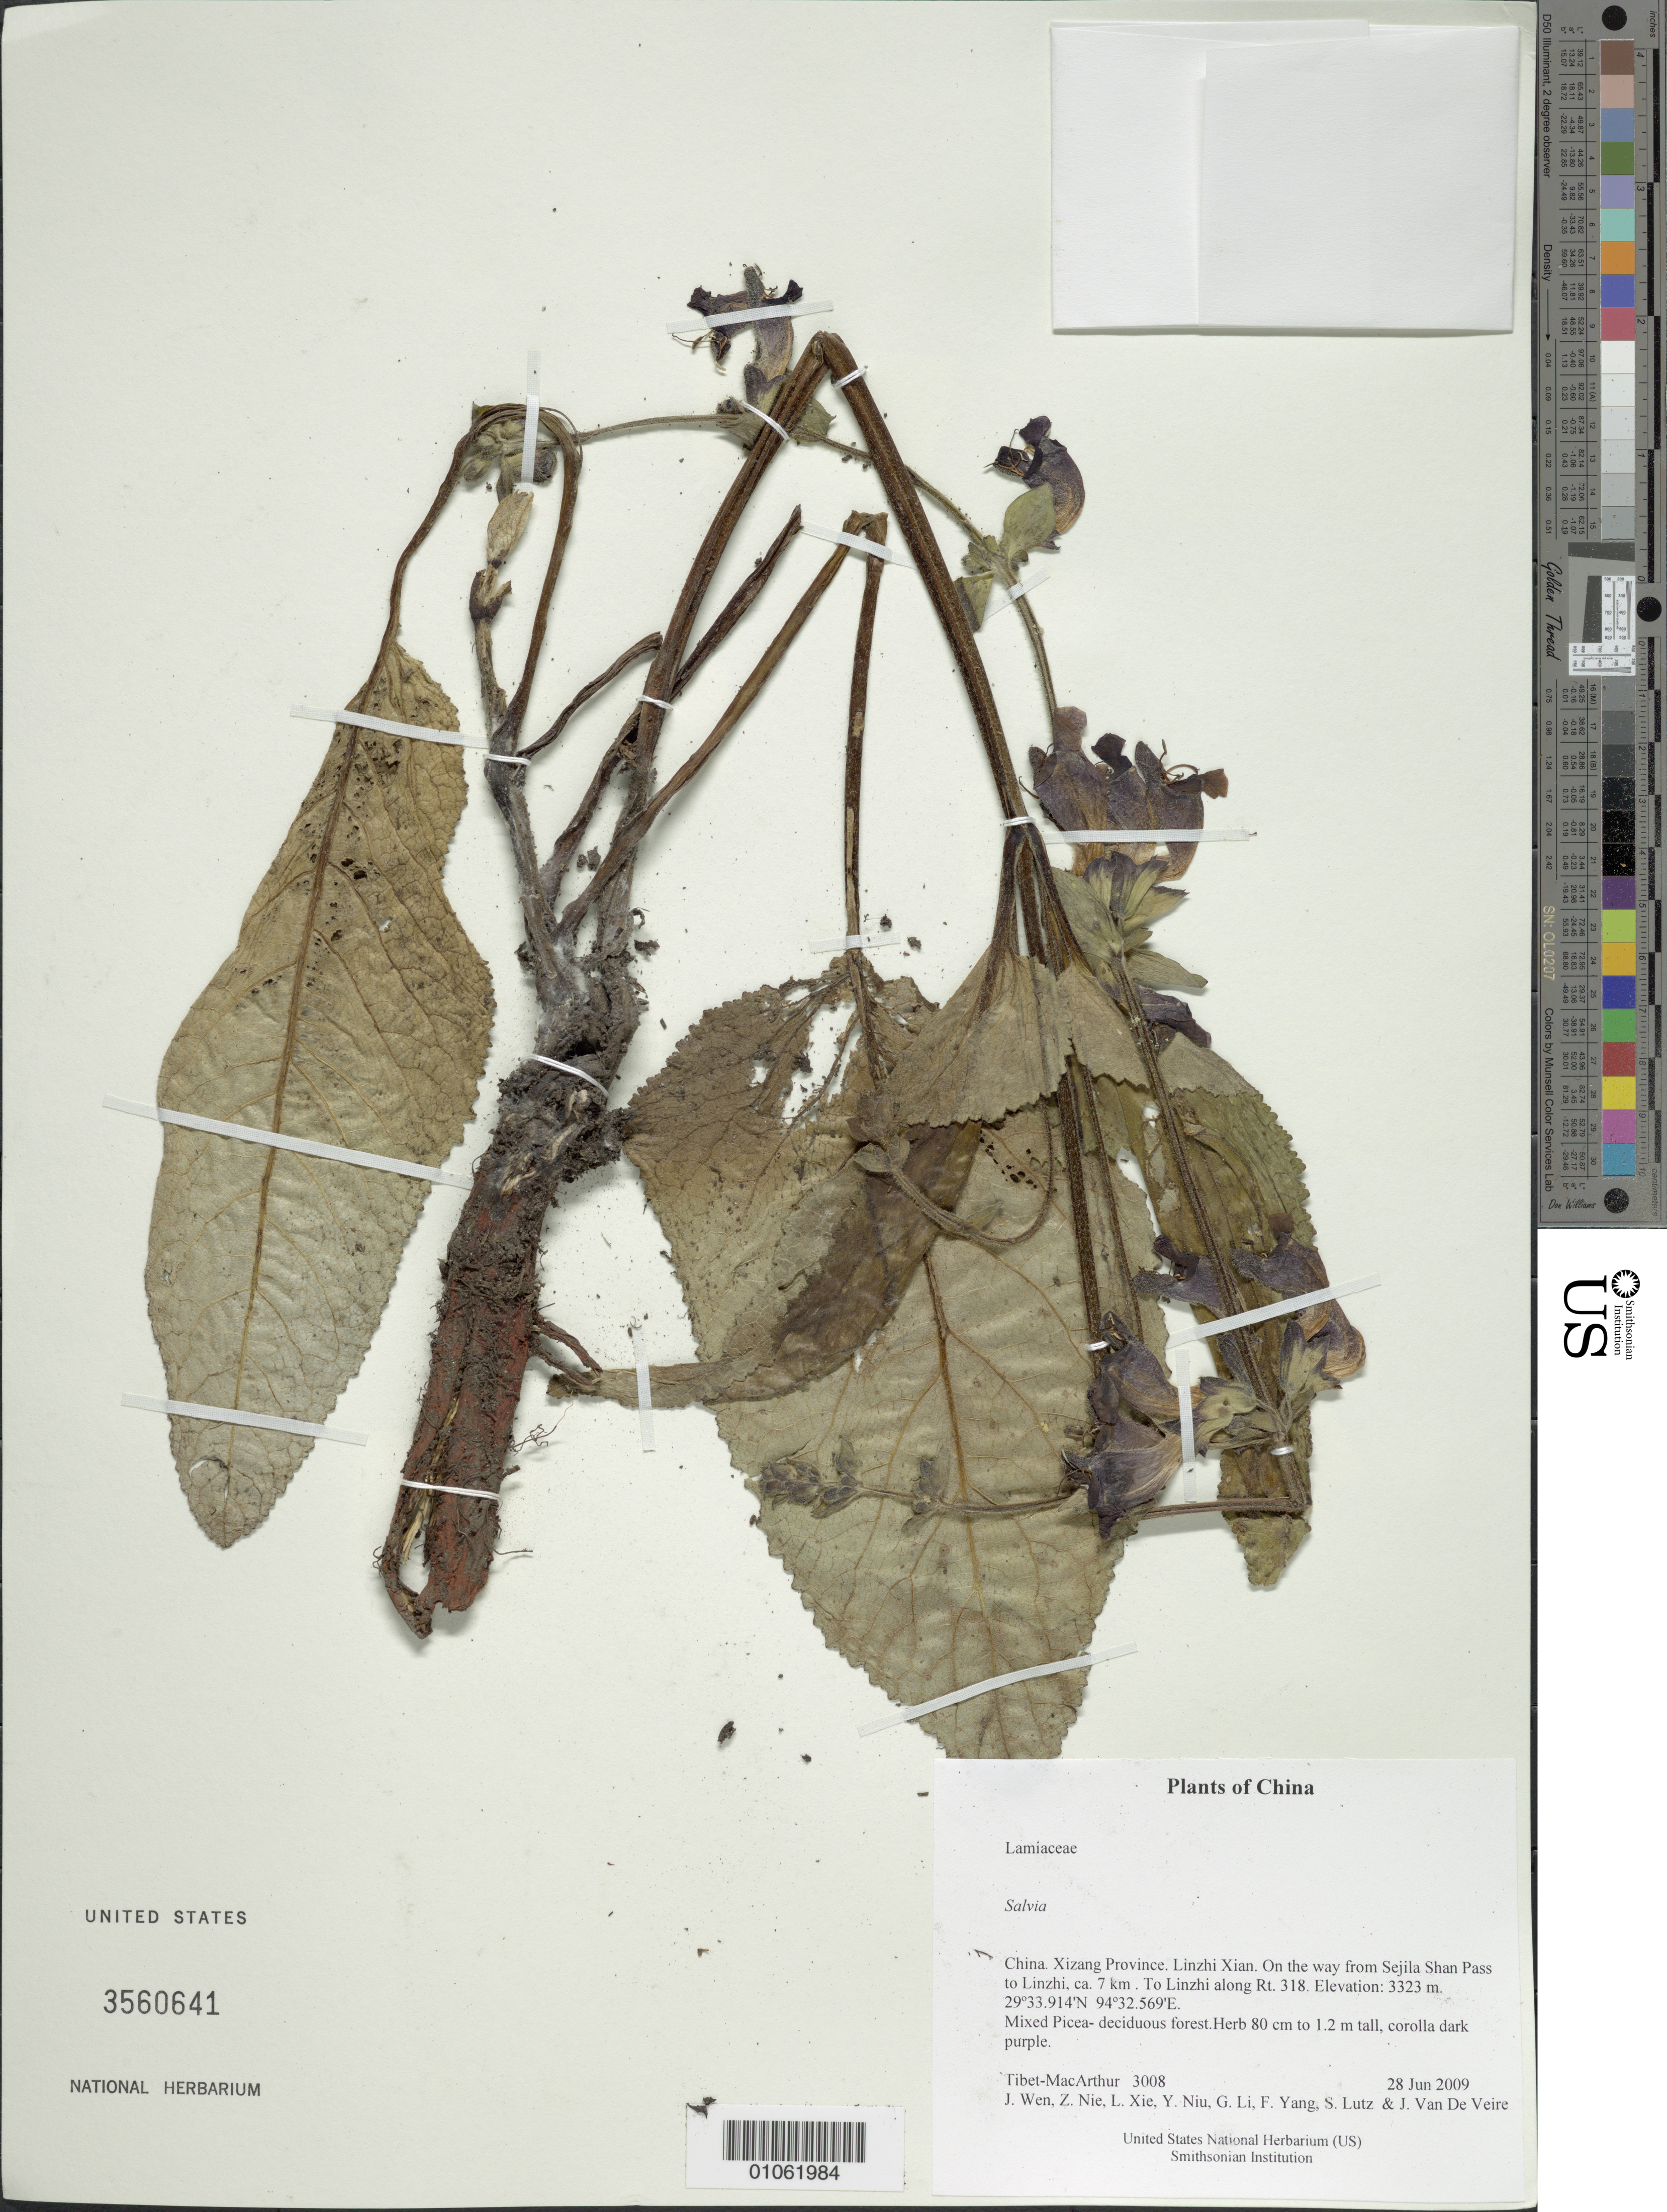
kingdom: Plantae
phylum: Tracheophyta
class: Magnoliopsida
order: Lamiales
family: Lamiaceae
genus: Salvia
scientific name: Salvia thormannii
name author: Urb.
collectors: Tibet-MacArthur, J. Wen, Z. Nie, L. Xie, Y. Niu, G. Li, F. Yang, S. Lutz & J. Van De Veire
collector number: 3008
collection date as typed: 28 Jun 2009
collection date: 2009-06-28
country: China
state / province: Xizang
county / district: Linzhi Xian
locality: On the way from Sejila Shan Pass to Linzhi, ca. 7 km . To Linzhi along Rt. 318.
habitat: Mixed Picea- deciduous forest.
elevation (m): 3323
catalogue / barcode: US 3560641